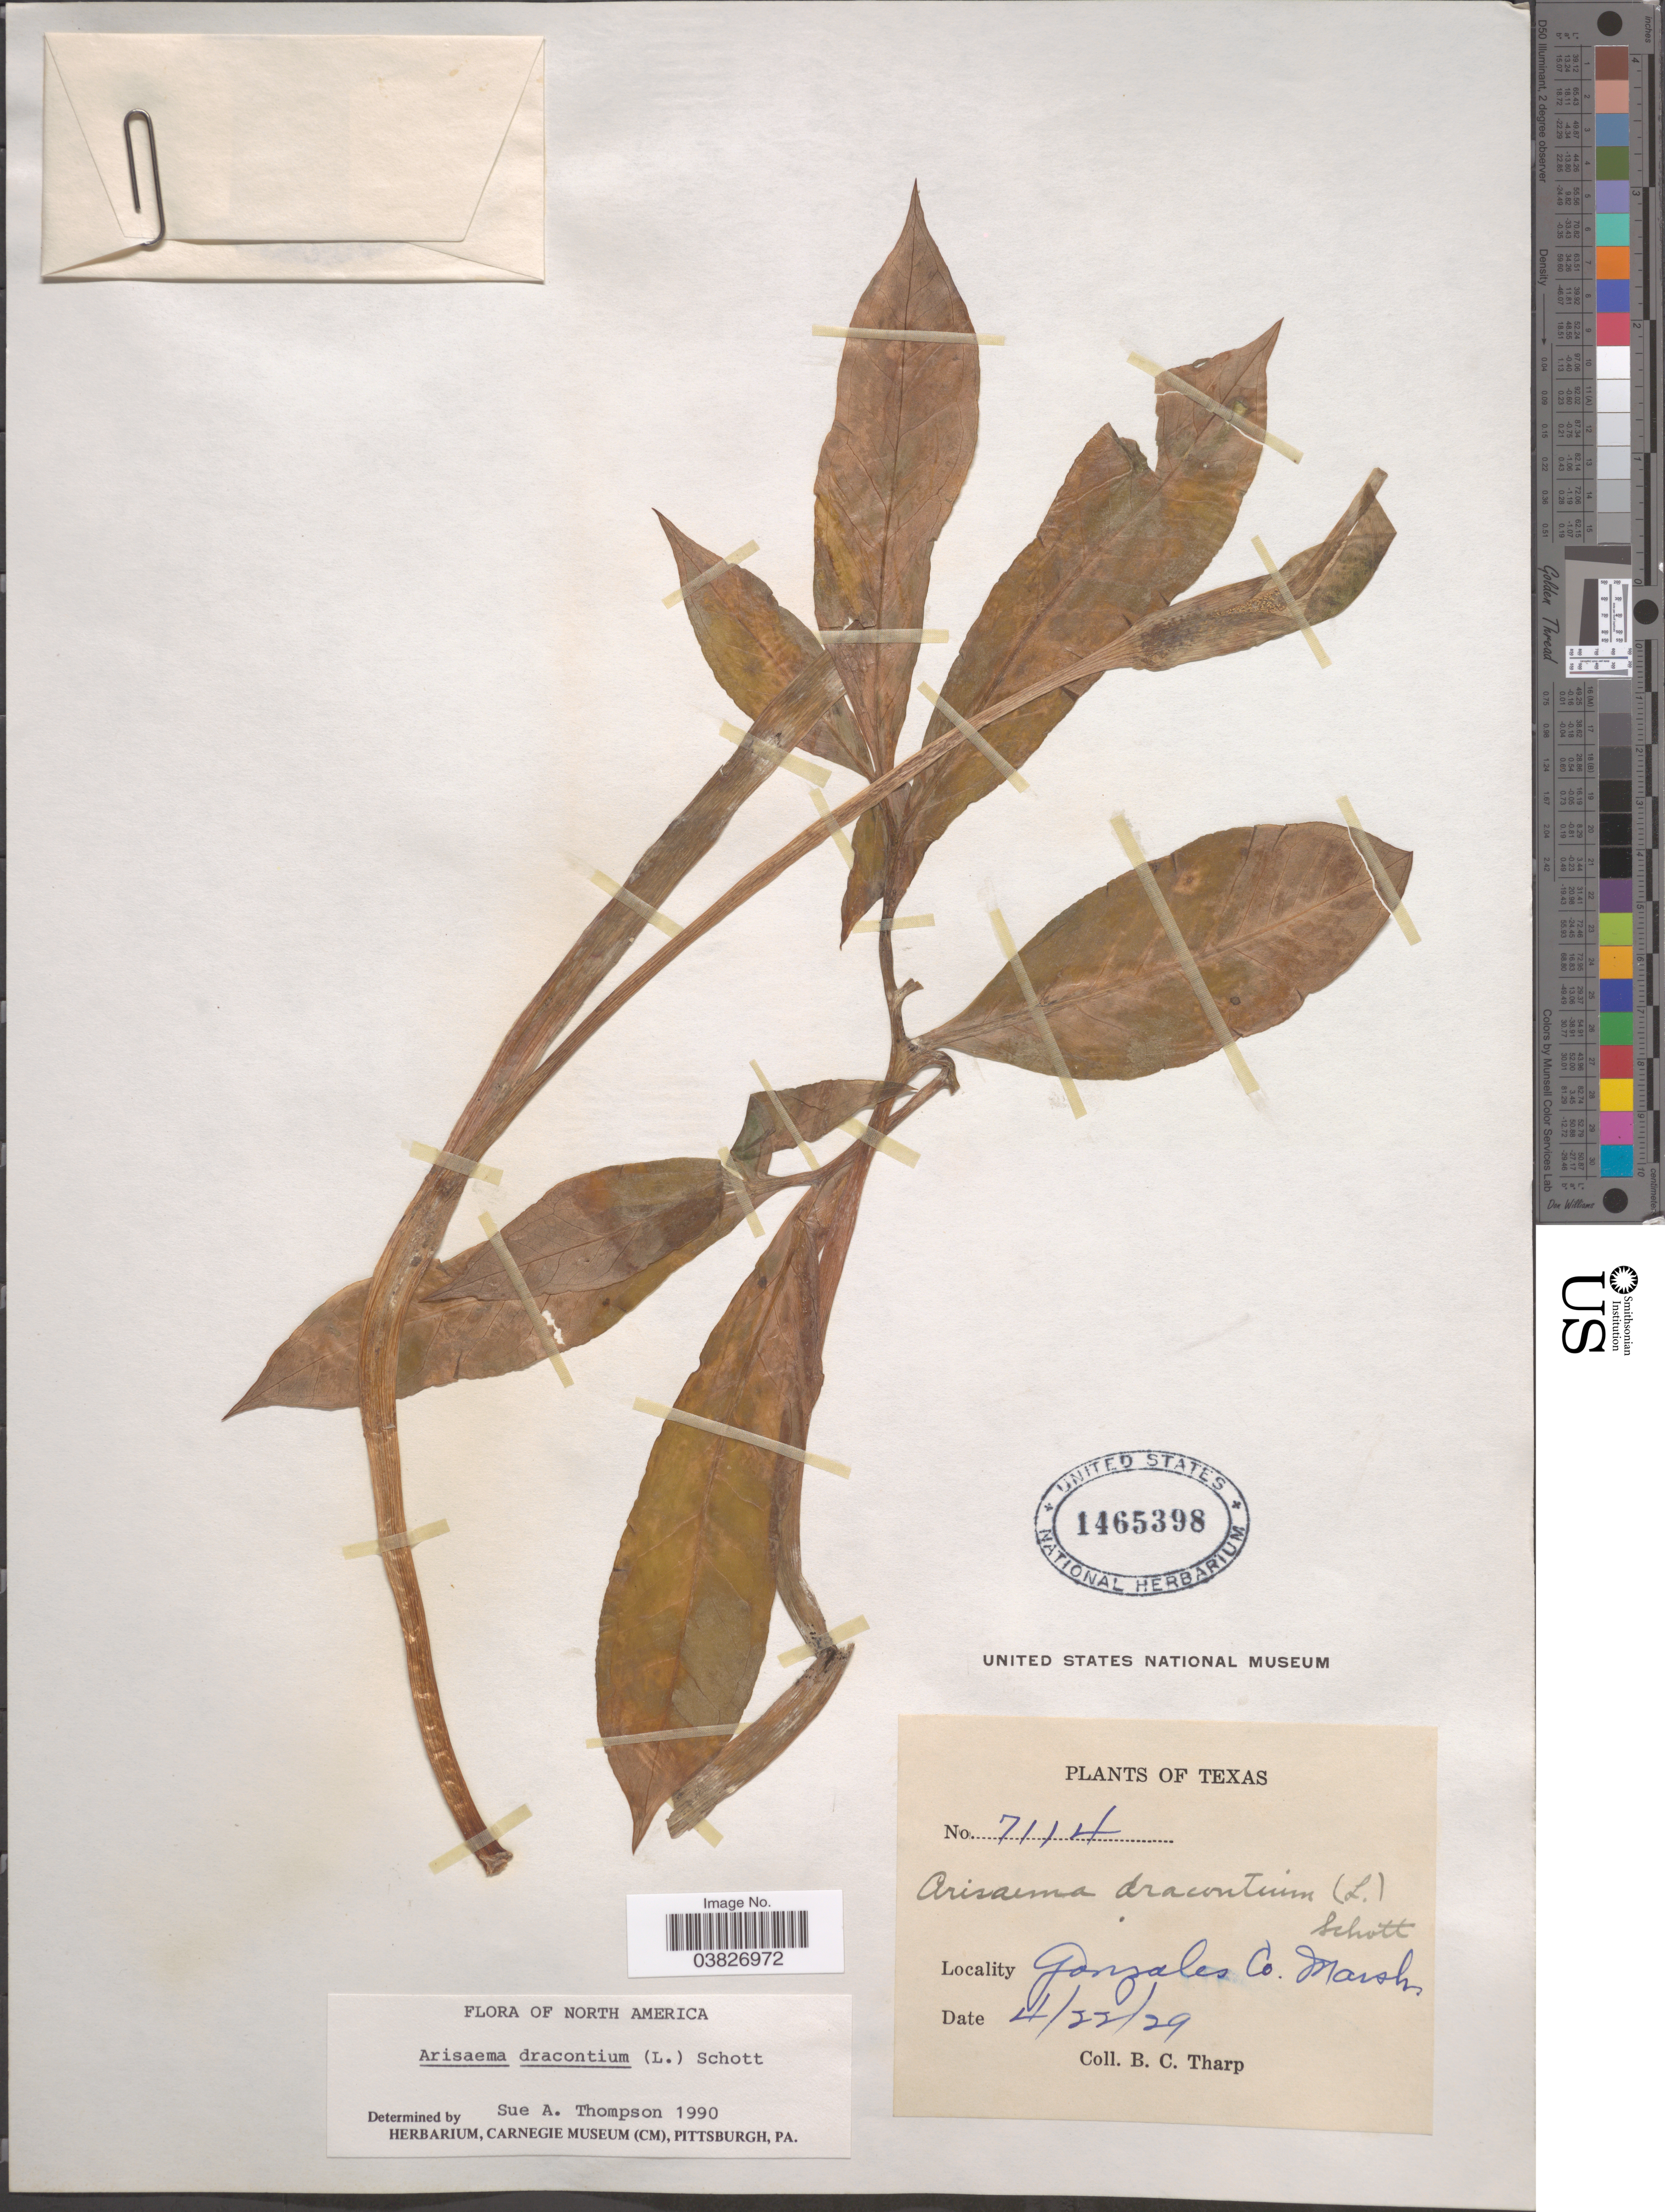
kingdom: Plantae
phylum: Tracheophyta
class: Liliopsida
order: Alismatales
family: Araceae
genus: Arisaema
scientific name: Arisaema dracontium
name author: (L.) Schott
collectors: B. C. Tharp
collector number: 7114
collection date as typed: Transcribed d/m/y: 22/4/29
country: United States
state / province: Texas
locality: Gonzales Co. Marsh.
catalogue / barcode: US 1465398